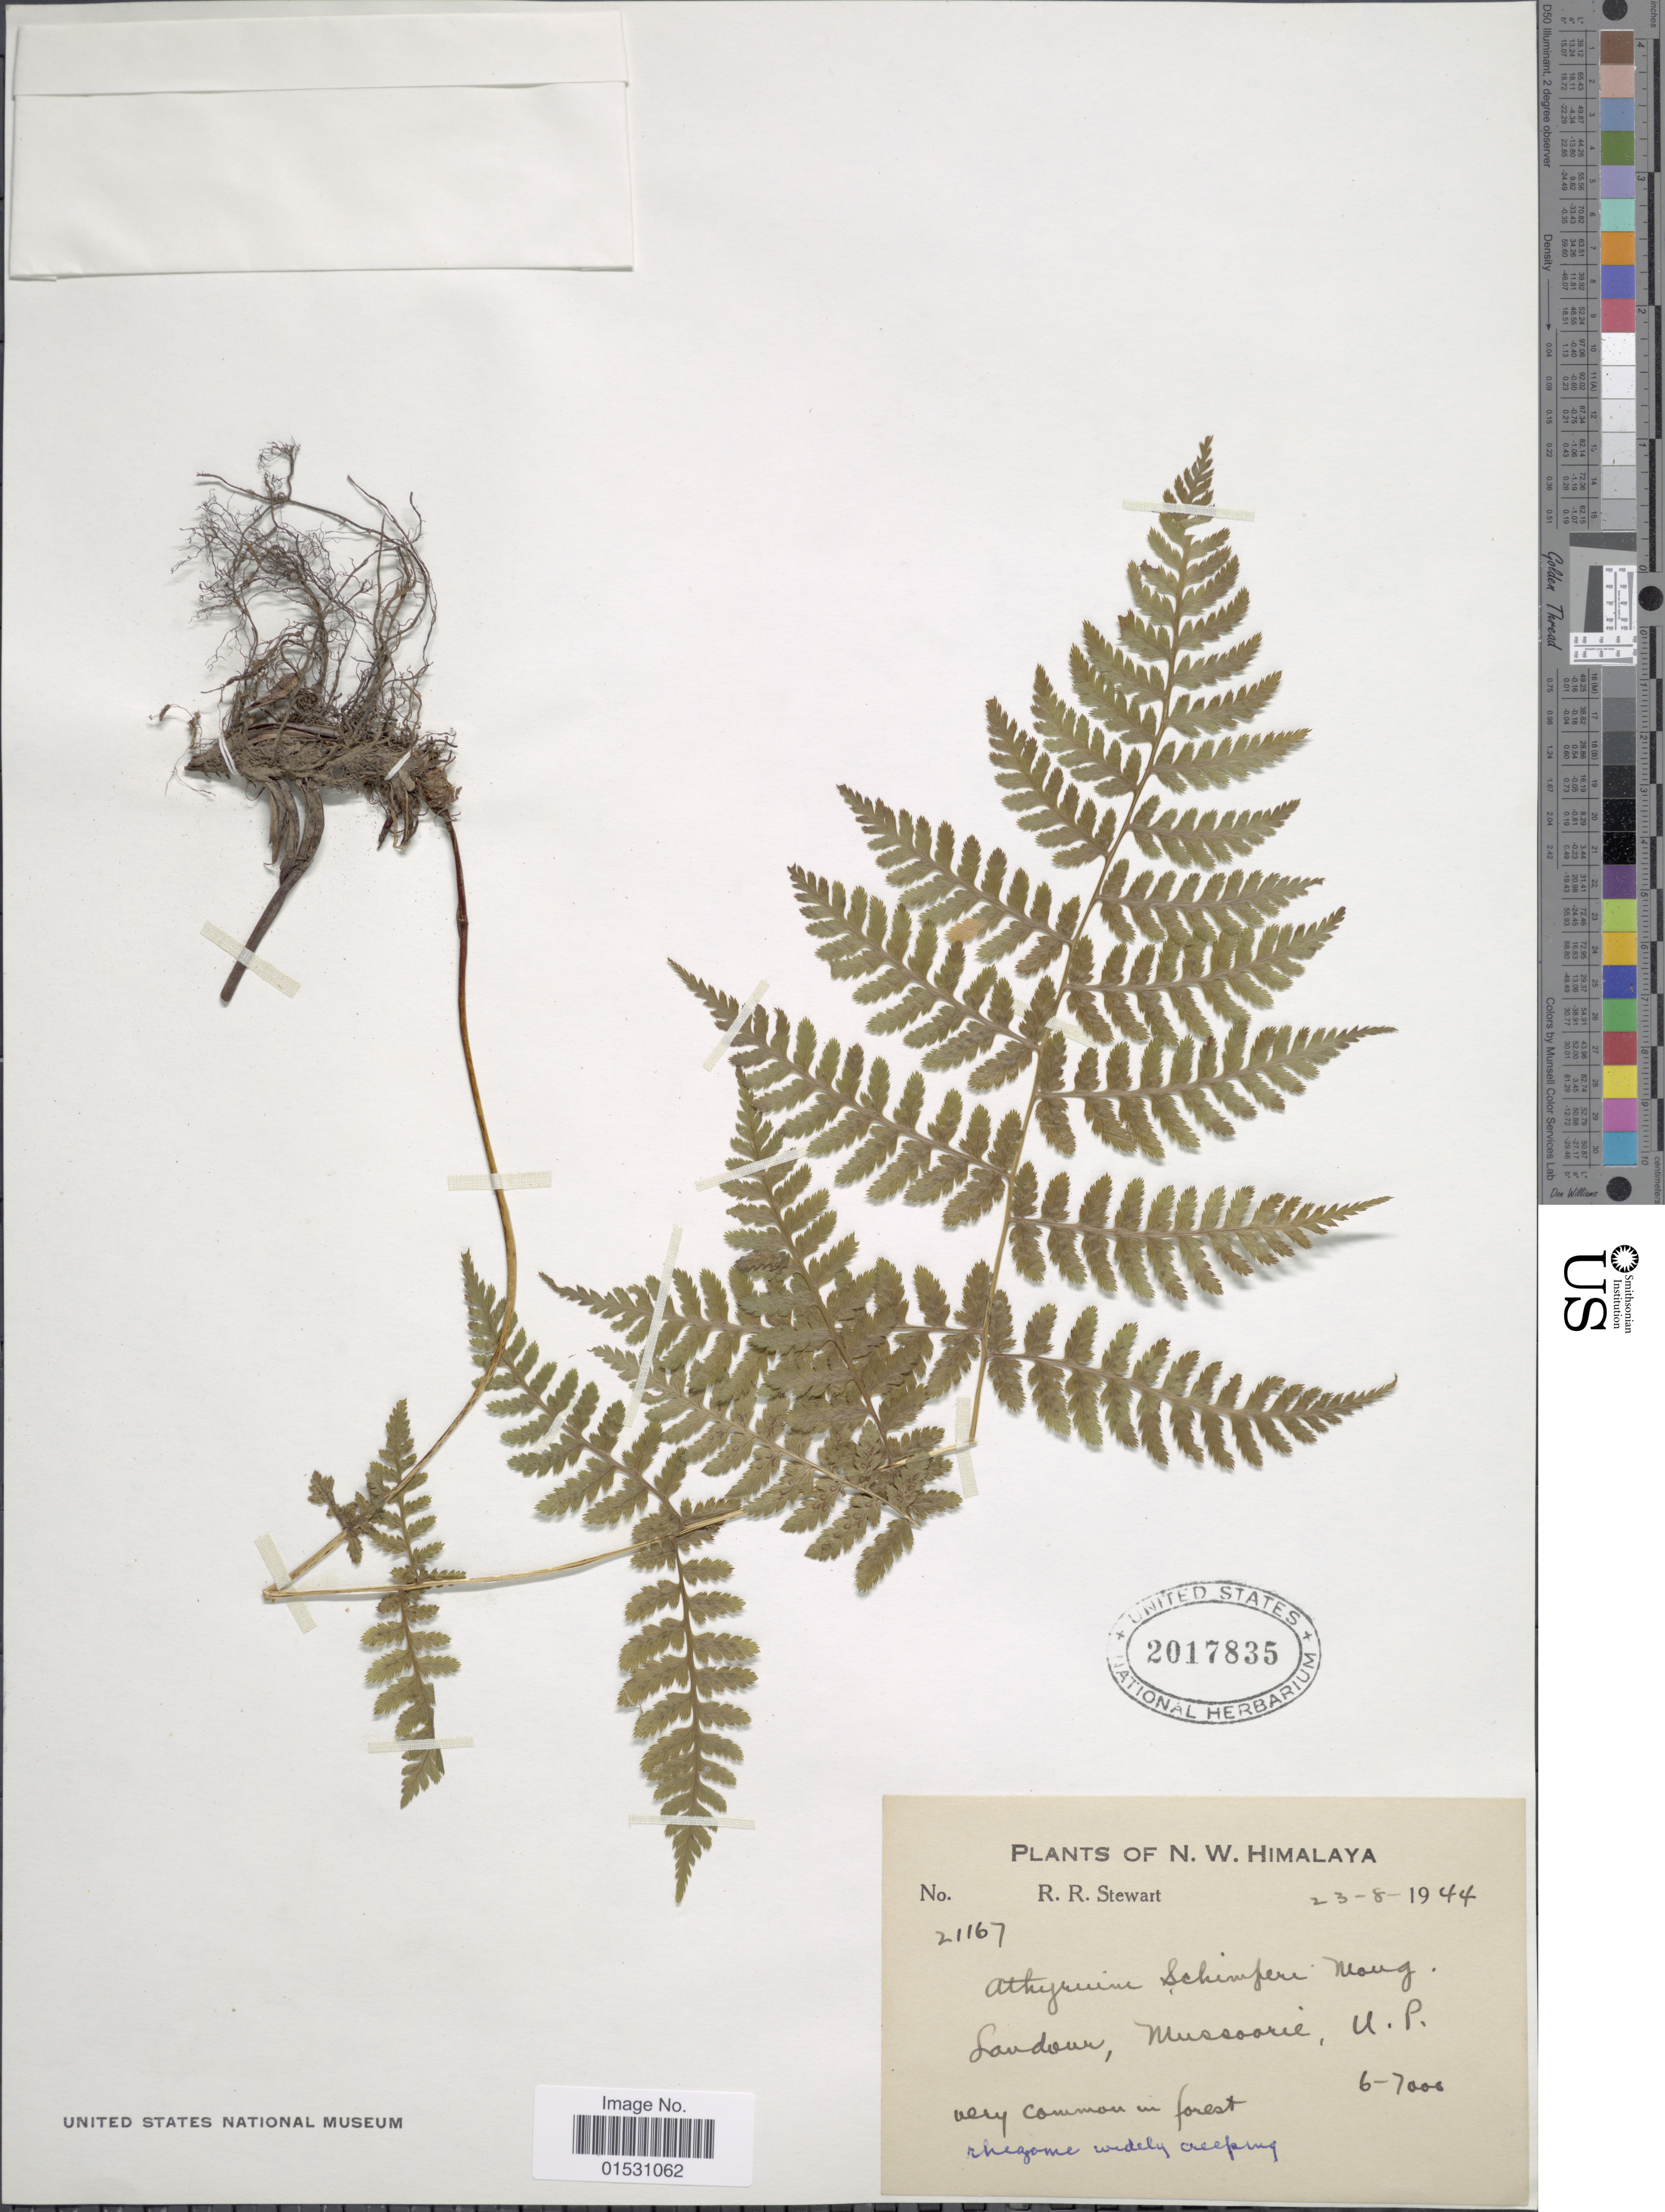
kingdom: Plantae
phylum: Tracheophyta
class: Polypodiopsida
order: Polypodiales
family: Athyriaceae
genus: Athyrium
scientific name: Athyrium schimperi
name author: Mougeot ex Fée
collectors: R. R. Stewart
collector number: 21167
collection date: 1944-08-23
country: India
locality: N.W.Himalaya. Landour, Mussoorie U.P.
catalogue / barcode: US 2017835